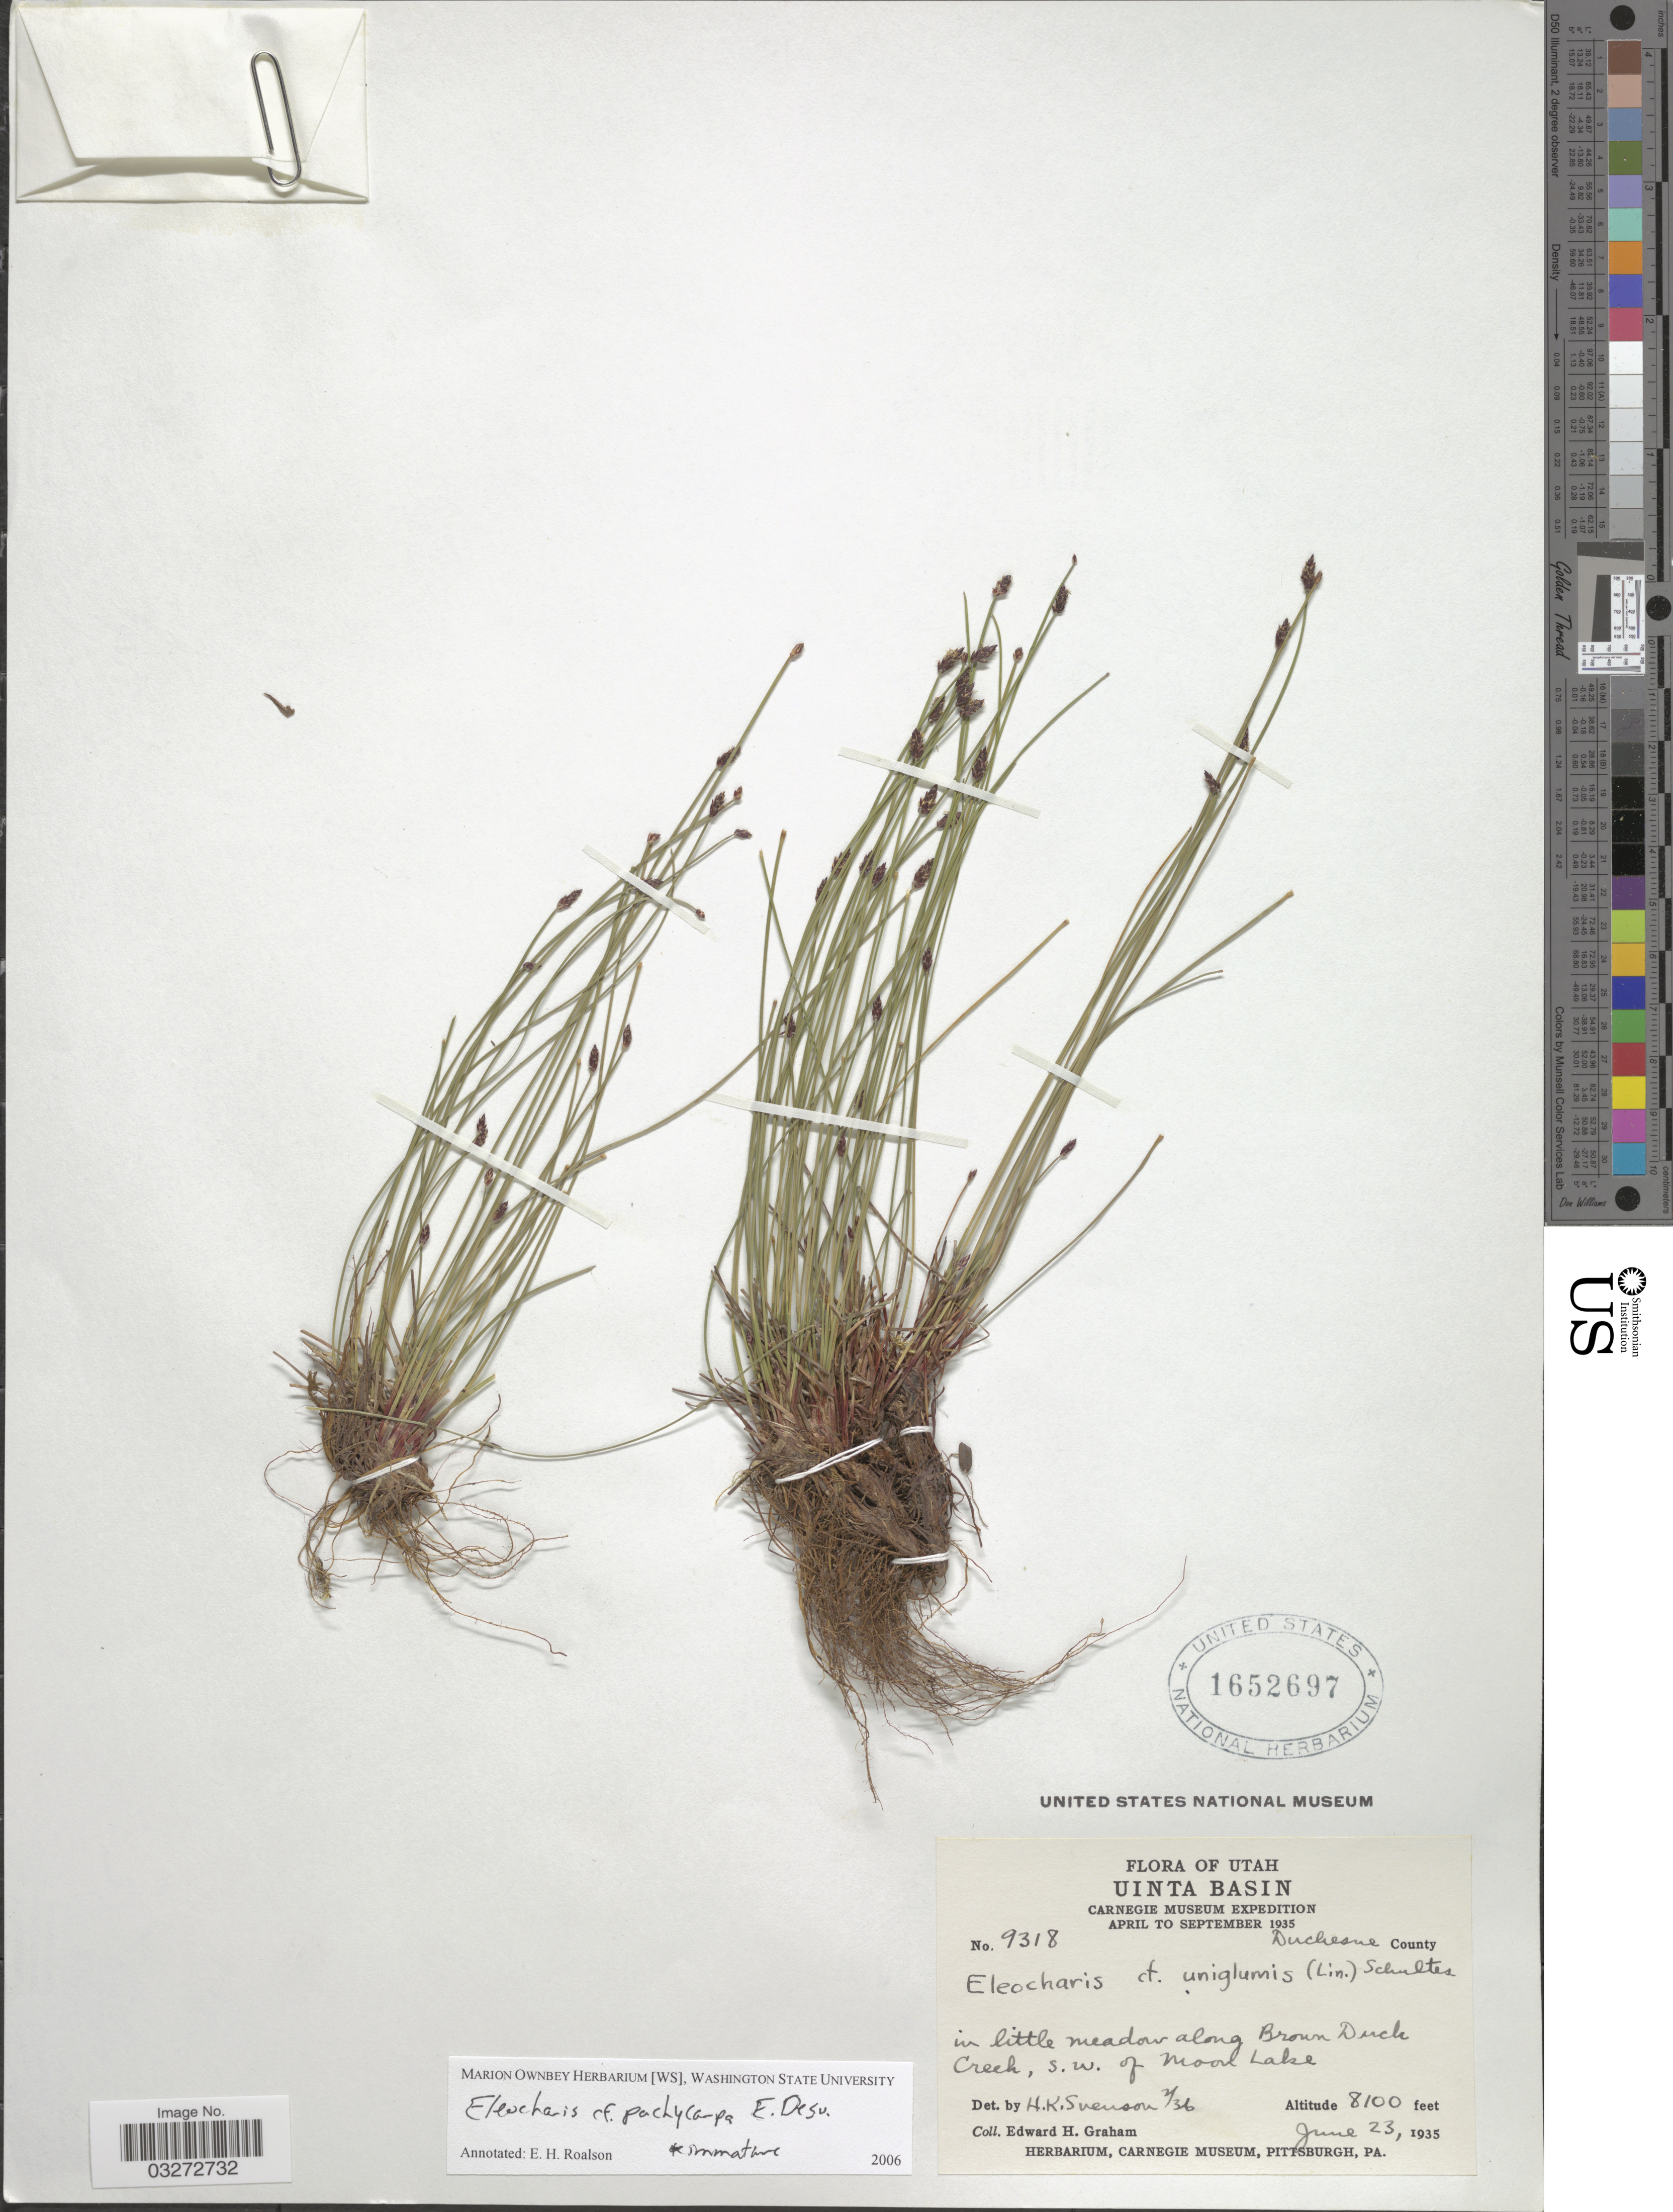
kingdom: Plantae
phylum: Tracheophyta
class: Liliopsida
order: Poales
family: Cyperaceae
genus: Eleocharis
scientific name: Eleocharis pachycarpa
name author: É. Desv.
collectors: E. H. Graham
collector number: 9318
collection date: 1935-06-23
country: United States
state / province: Utah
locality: Uinta Basin. In little meadow along Brown Duck Creek, s.w. of Moon Lake.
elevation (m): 2469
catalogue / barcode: US 1652697